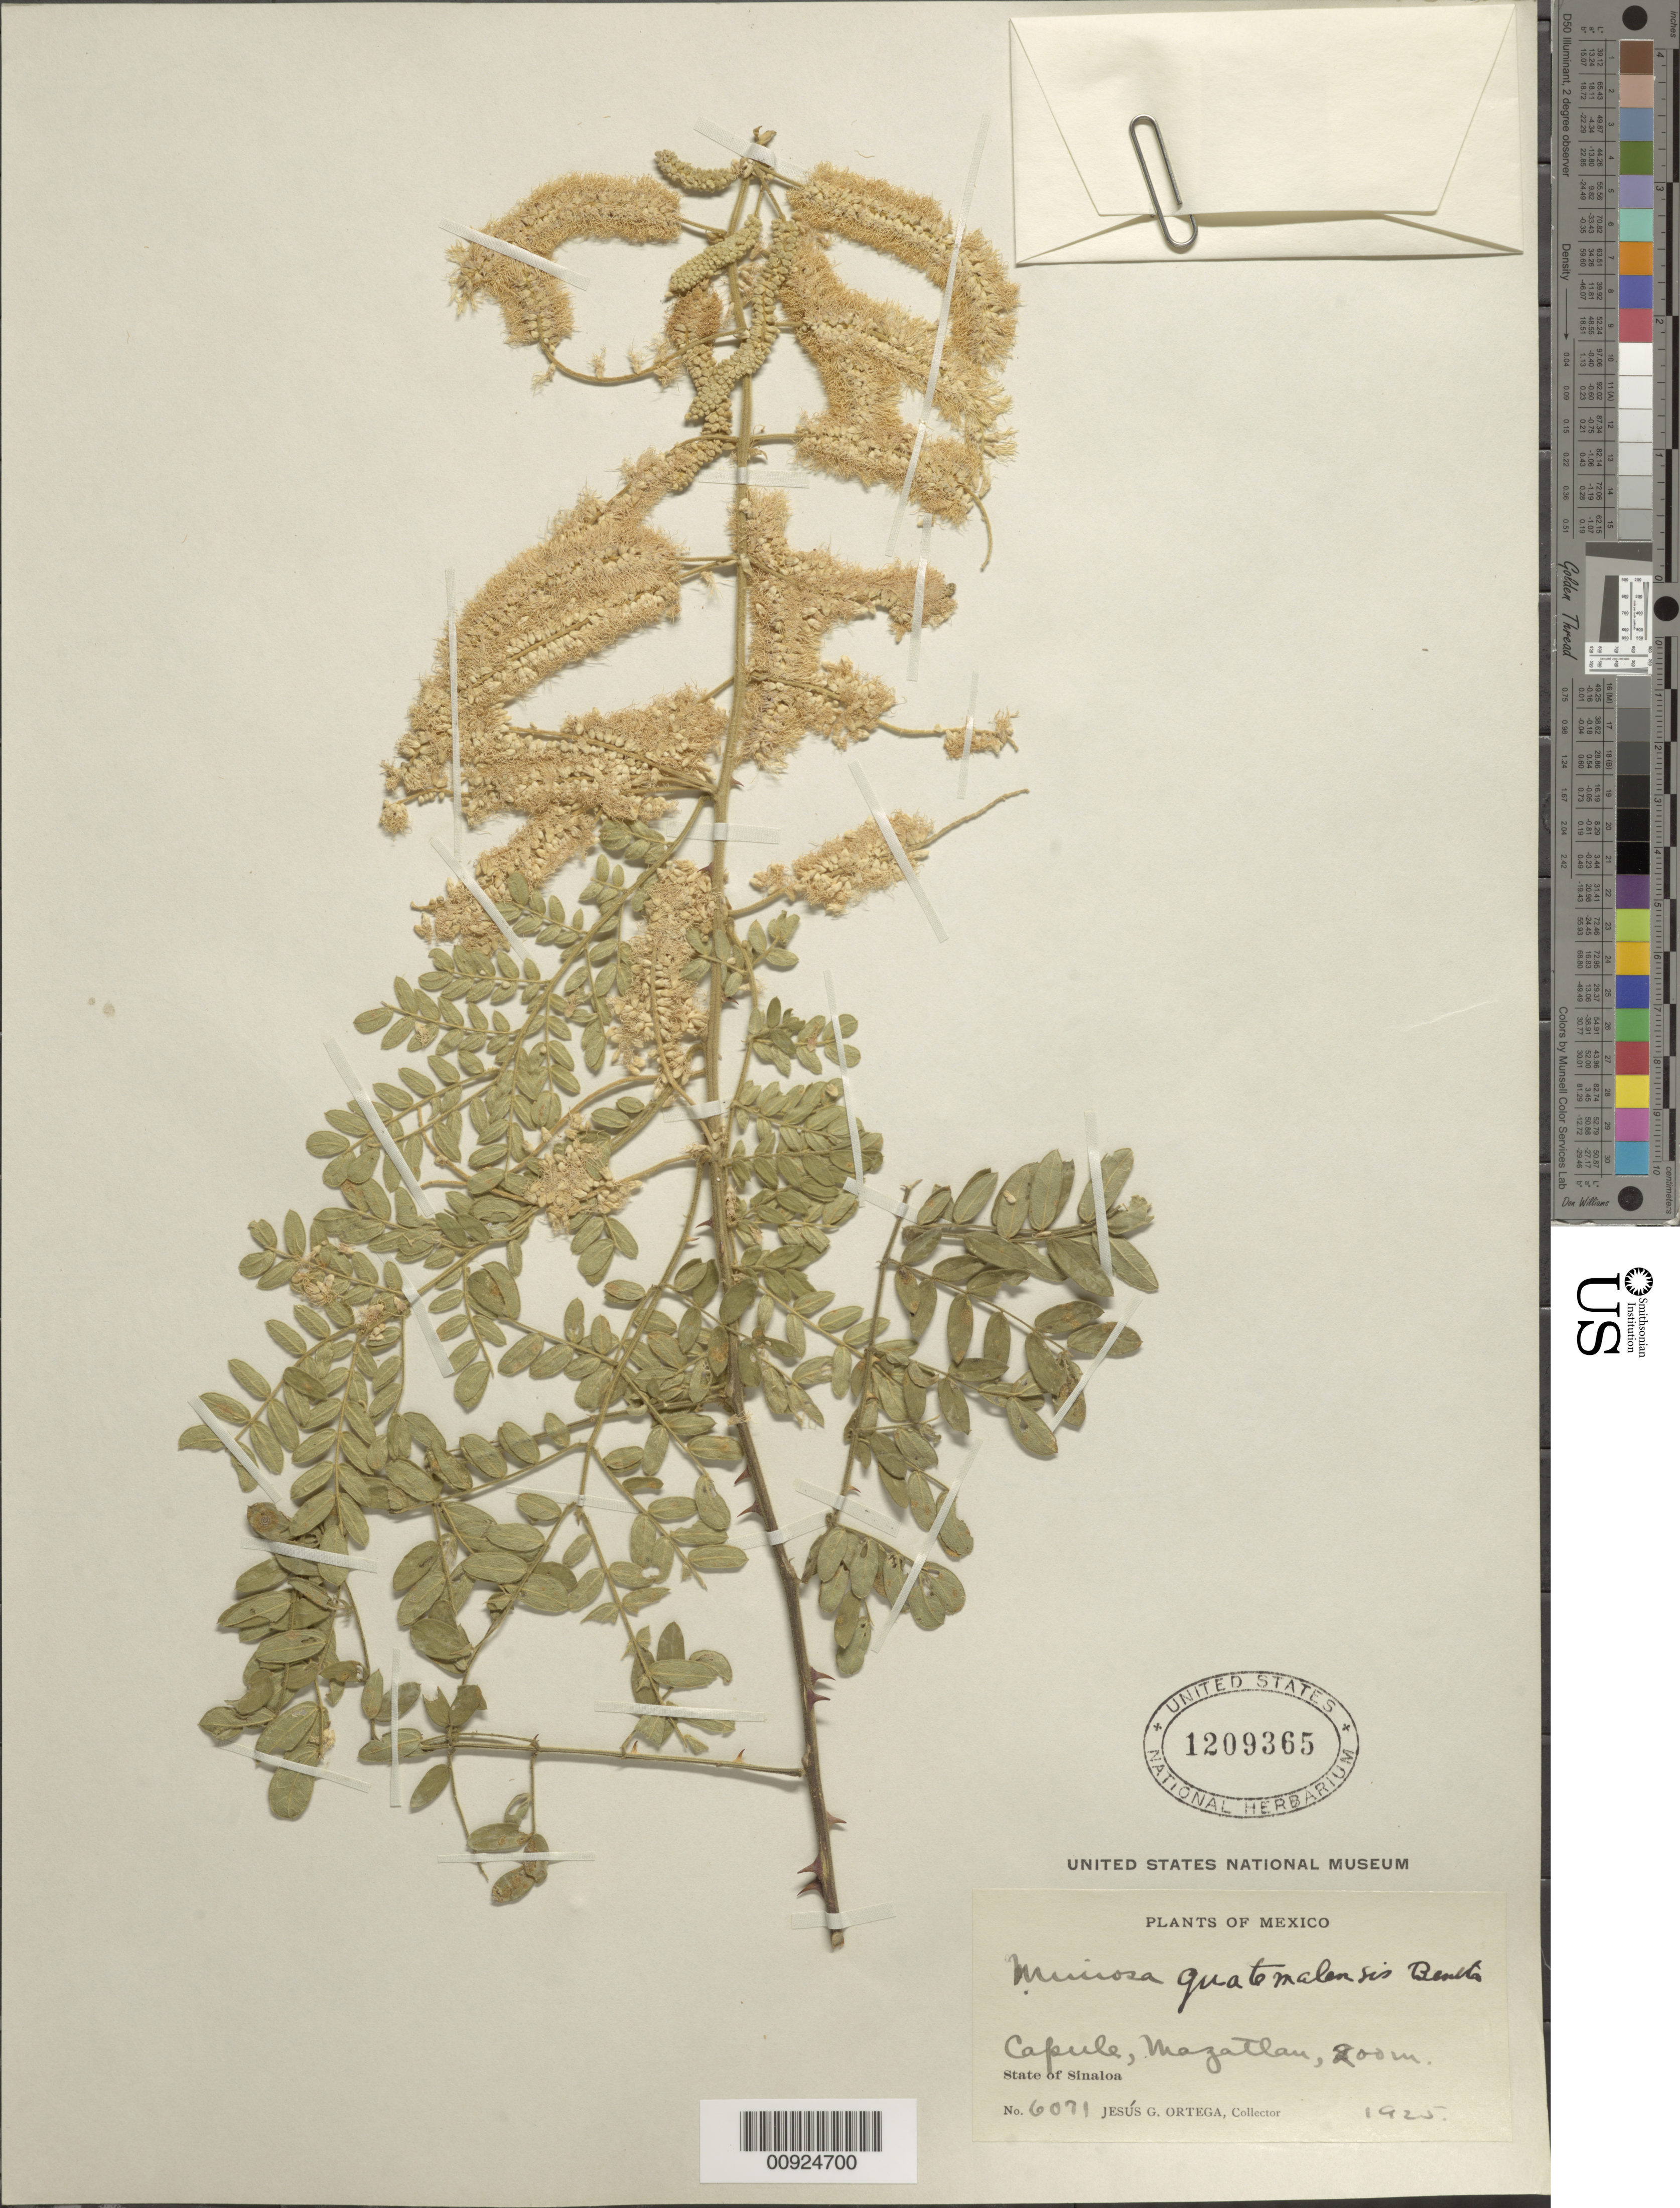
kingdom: Plantae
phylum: Tracheophyta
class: Magnoliopsida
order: Fabales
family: Fabaceae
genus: Mimosa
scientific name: Mimosa guatemalensis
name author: (Hook.) Benth.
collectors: J. Ortega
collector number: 6071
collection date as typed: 1925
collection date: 1925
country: Mexico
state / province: Sinaloa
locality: Capula, Mazatlán, State of Sinaloa.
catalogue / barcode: US 1209365